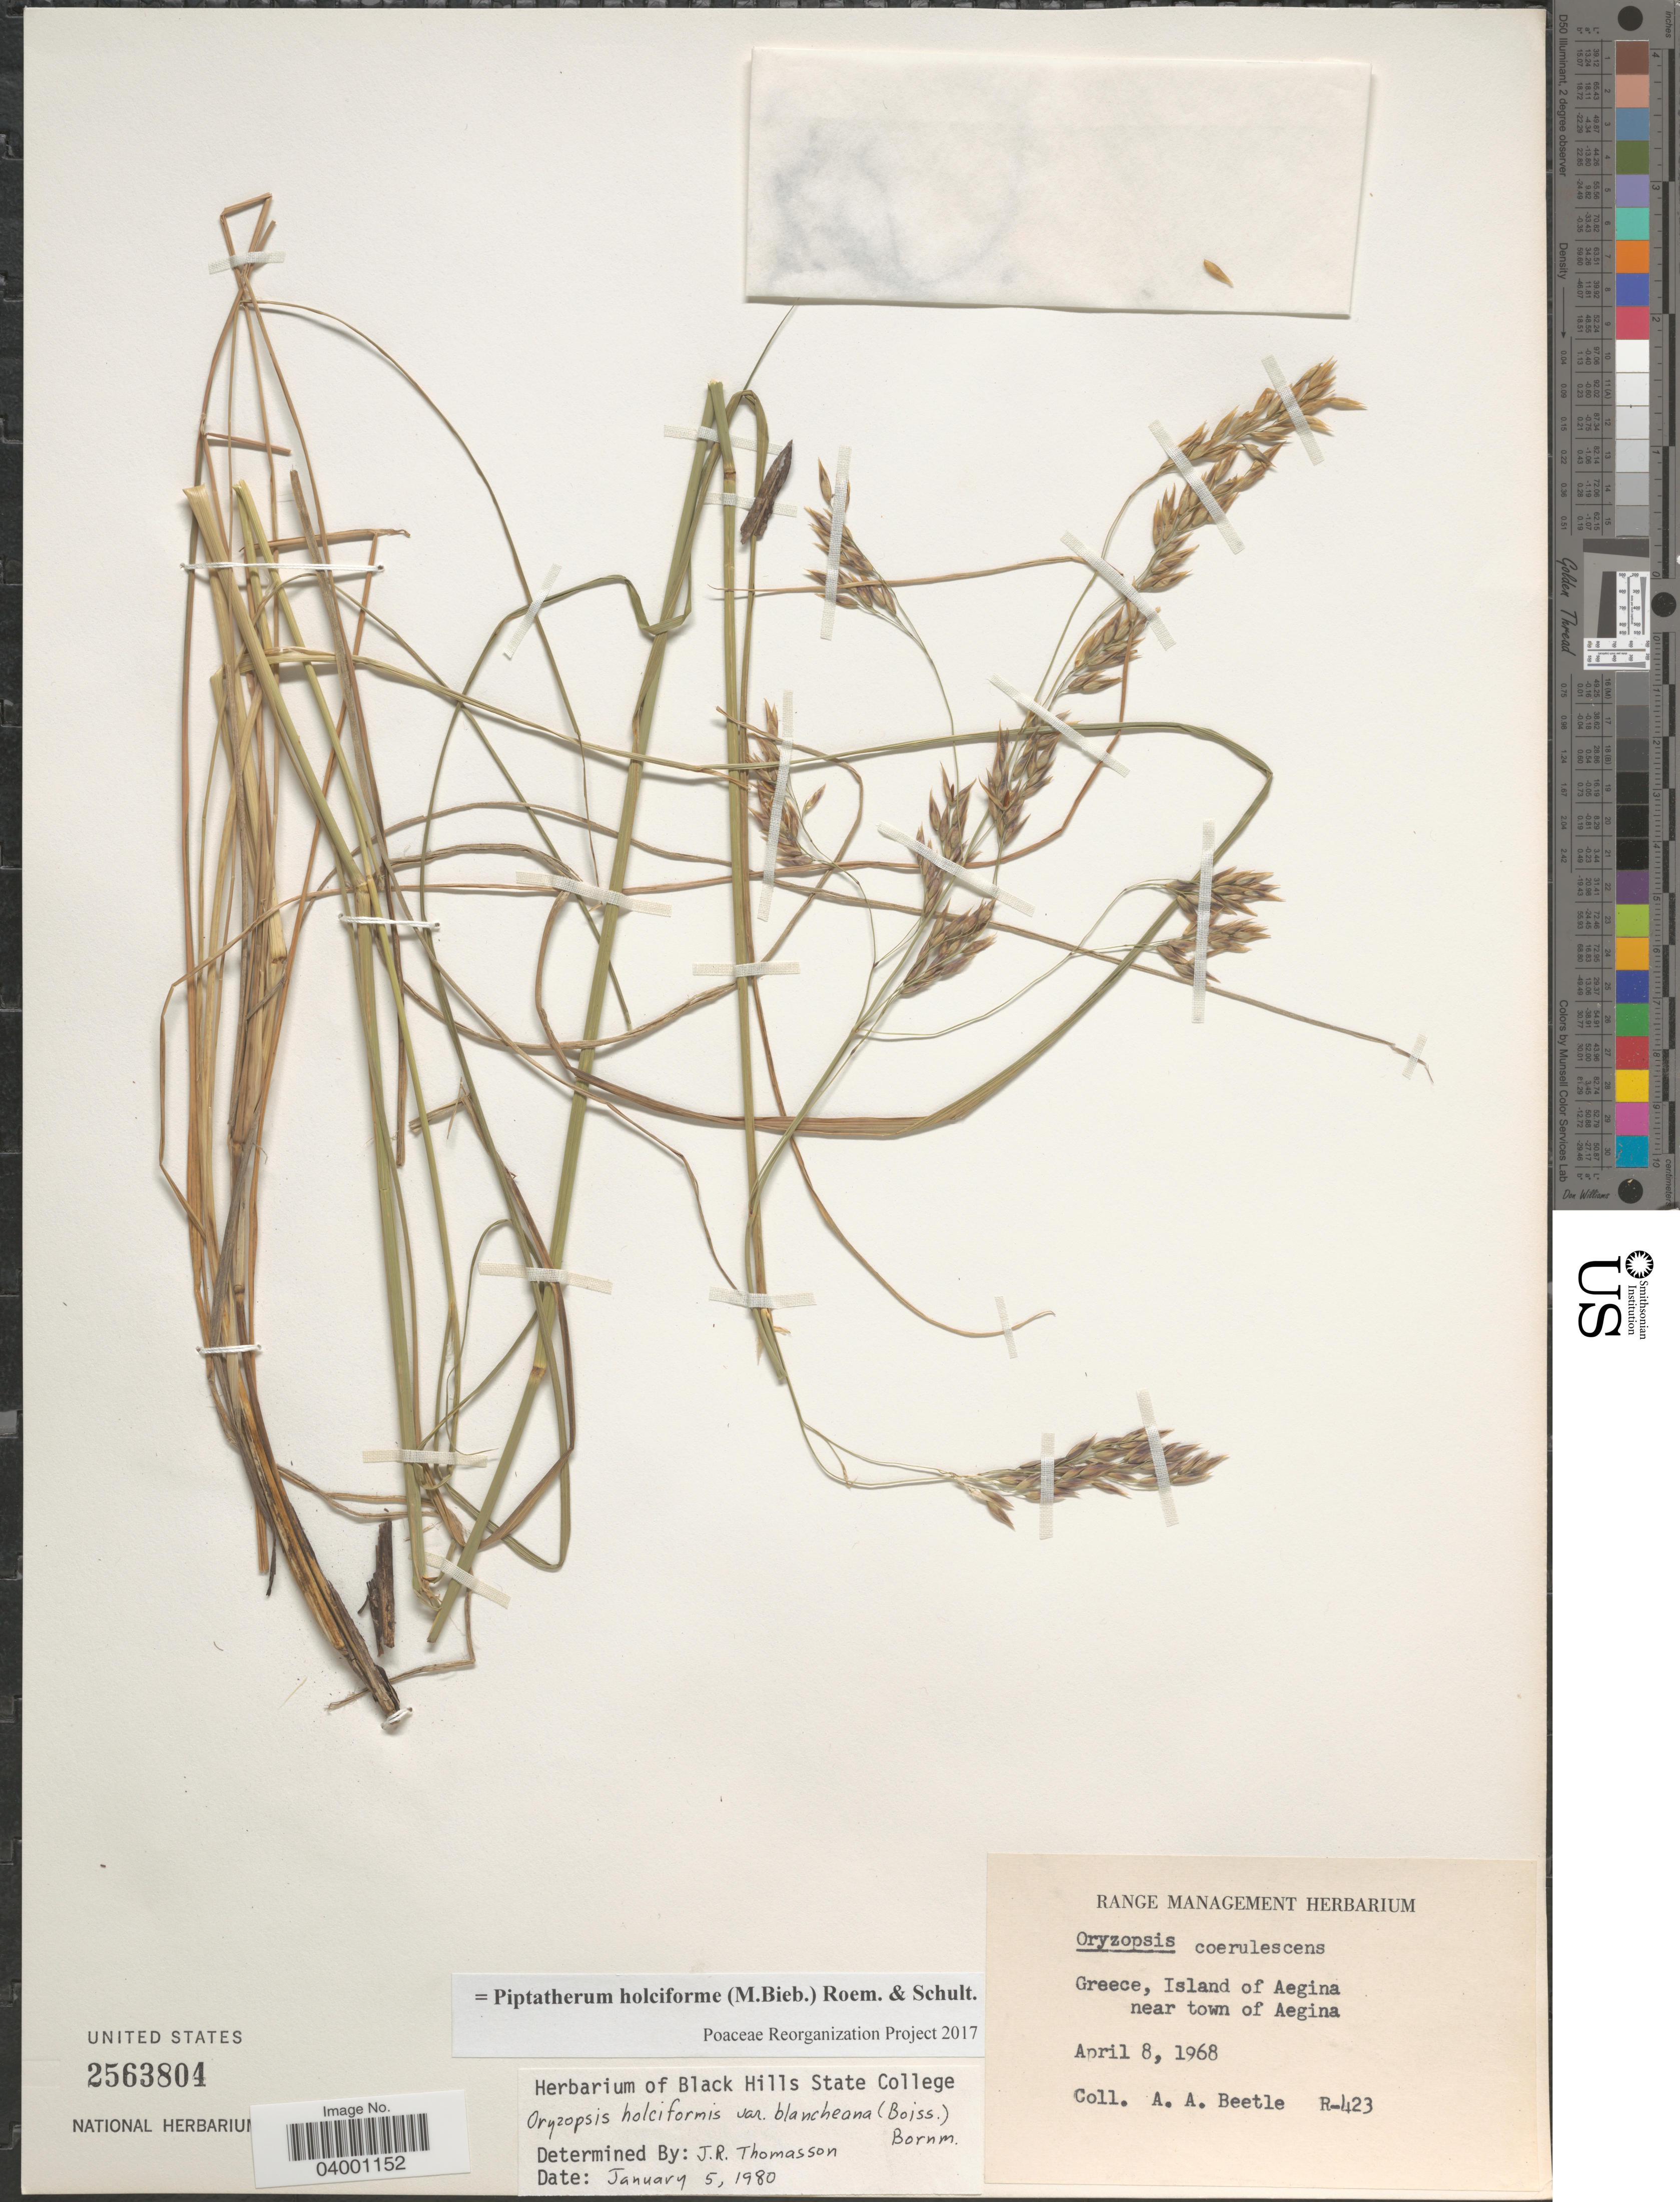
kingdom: Plantae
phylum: Tracheophyta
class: Liliopsida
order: Poales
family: Poaceae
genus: Piptatherum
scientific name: Piptatherum holciforme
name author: (M. Bieb.) Roem. & Schult.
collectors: A. A. Beetle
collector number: R-423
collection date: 1968-04-08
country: Greece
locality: Island of Aegina near town of Aegina.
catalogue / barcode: US 2563804